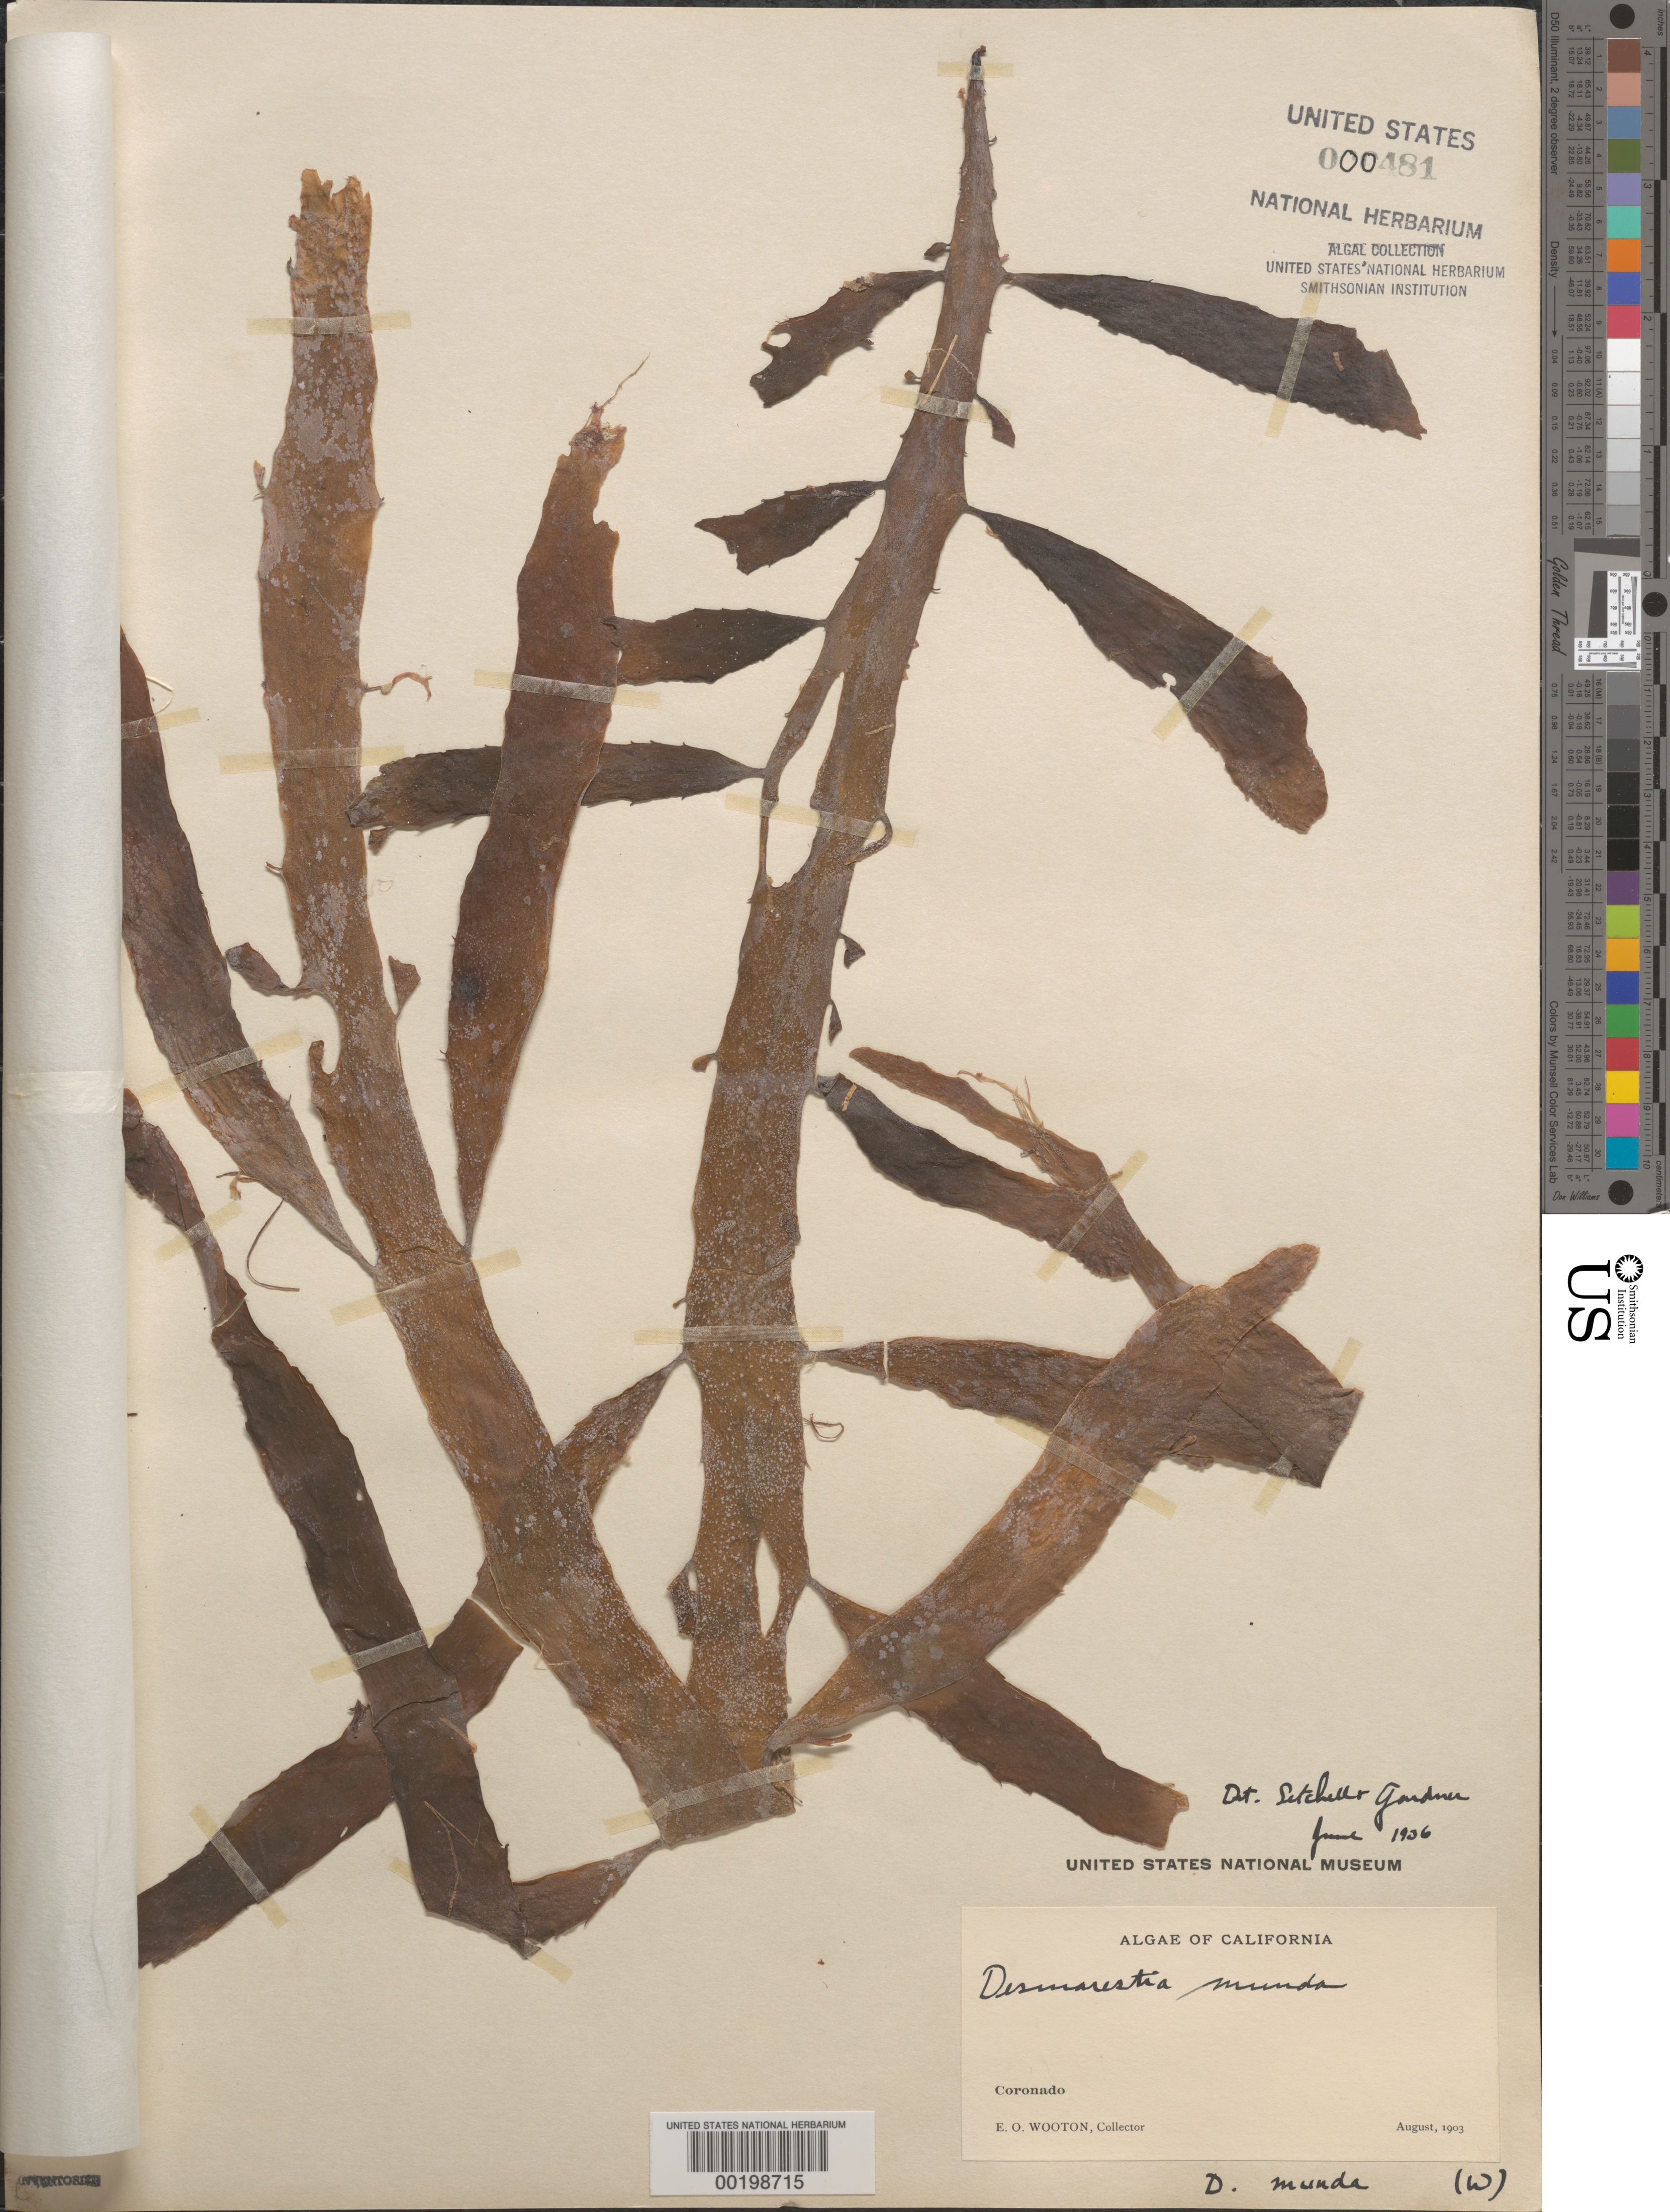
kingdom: Chromista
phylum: Ochrophyta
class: Phaeophyceae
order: Desmarestiales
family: Desmarestiaceae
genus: Desmarestia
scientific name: Desmarestia munda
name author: Setch. & N.L. Gardner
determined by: Gardner, N. L.; Setchell, W. A.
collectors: E. O. Wooton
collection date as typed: Aug 1903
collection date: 1903-08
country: United States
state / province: California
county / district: San Diego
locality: Coronado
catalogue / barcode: US 481